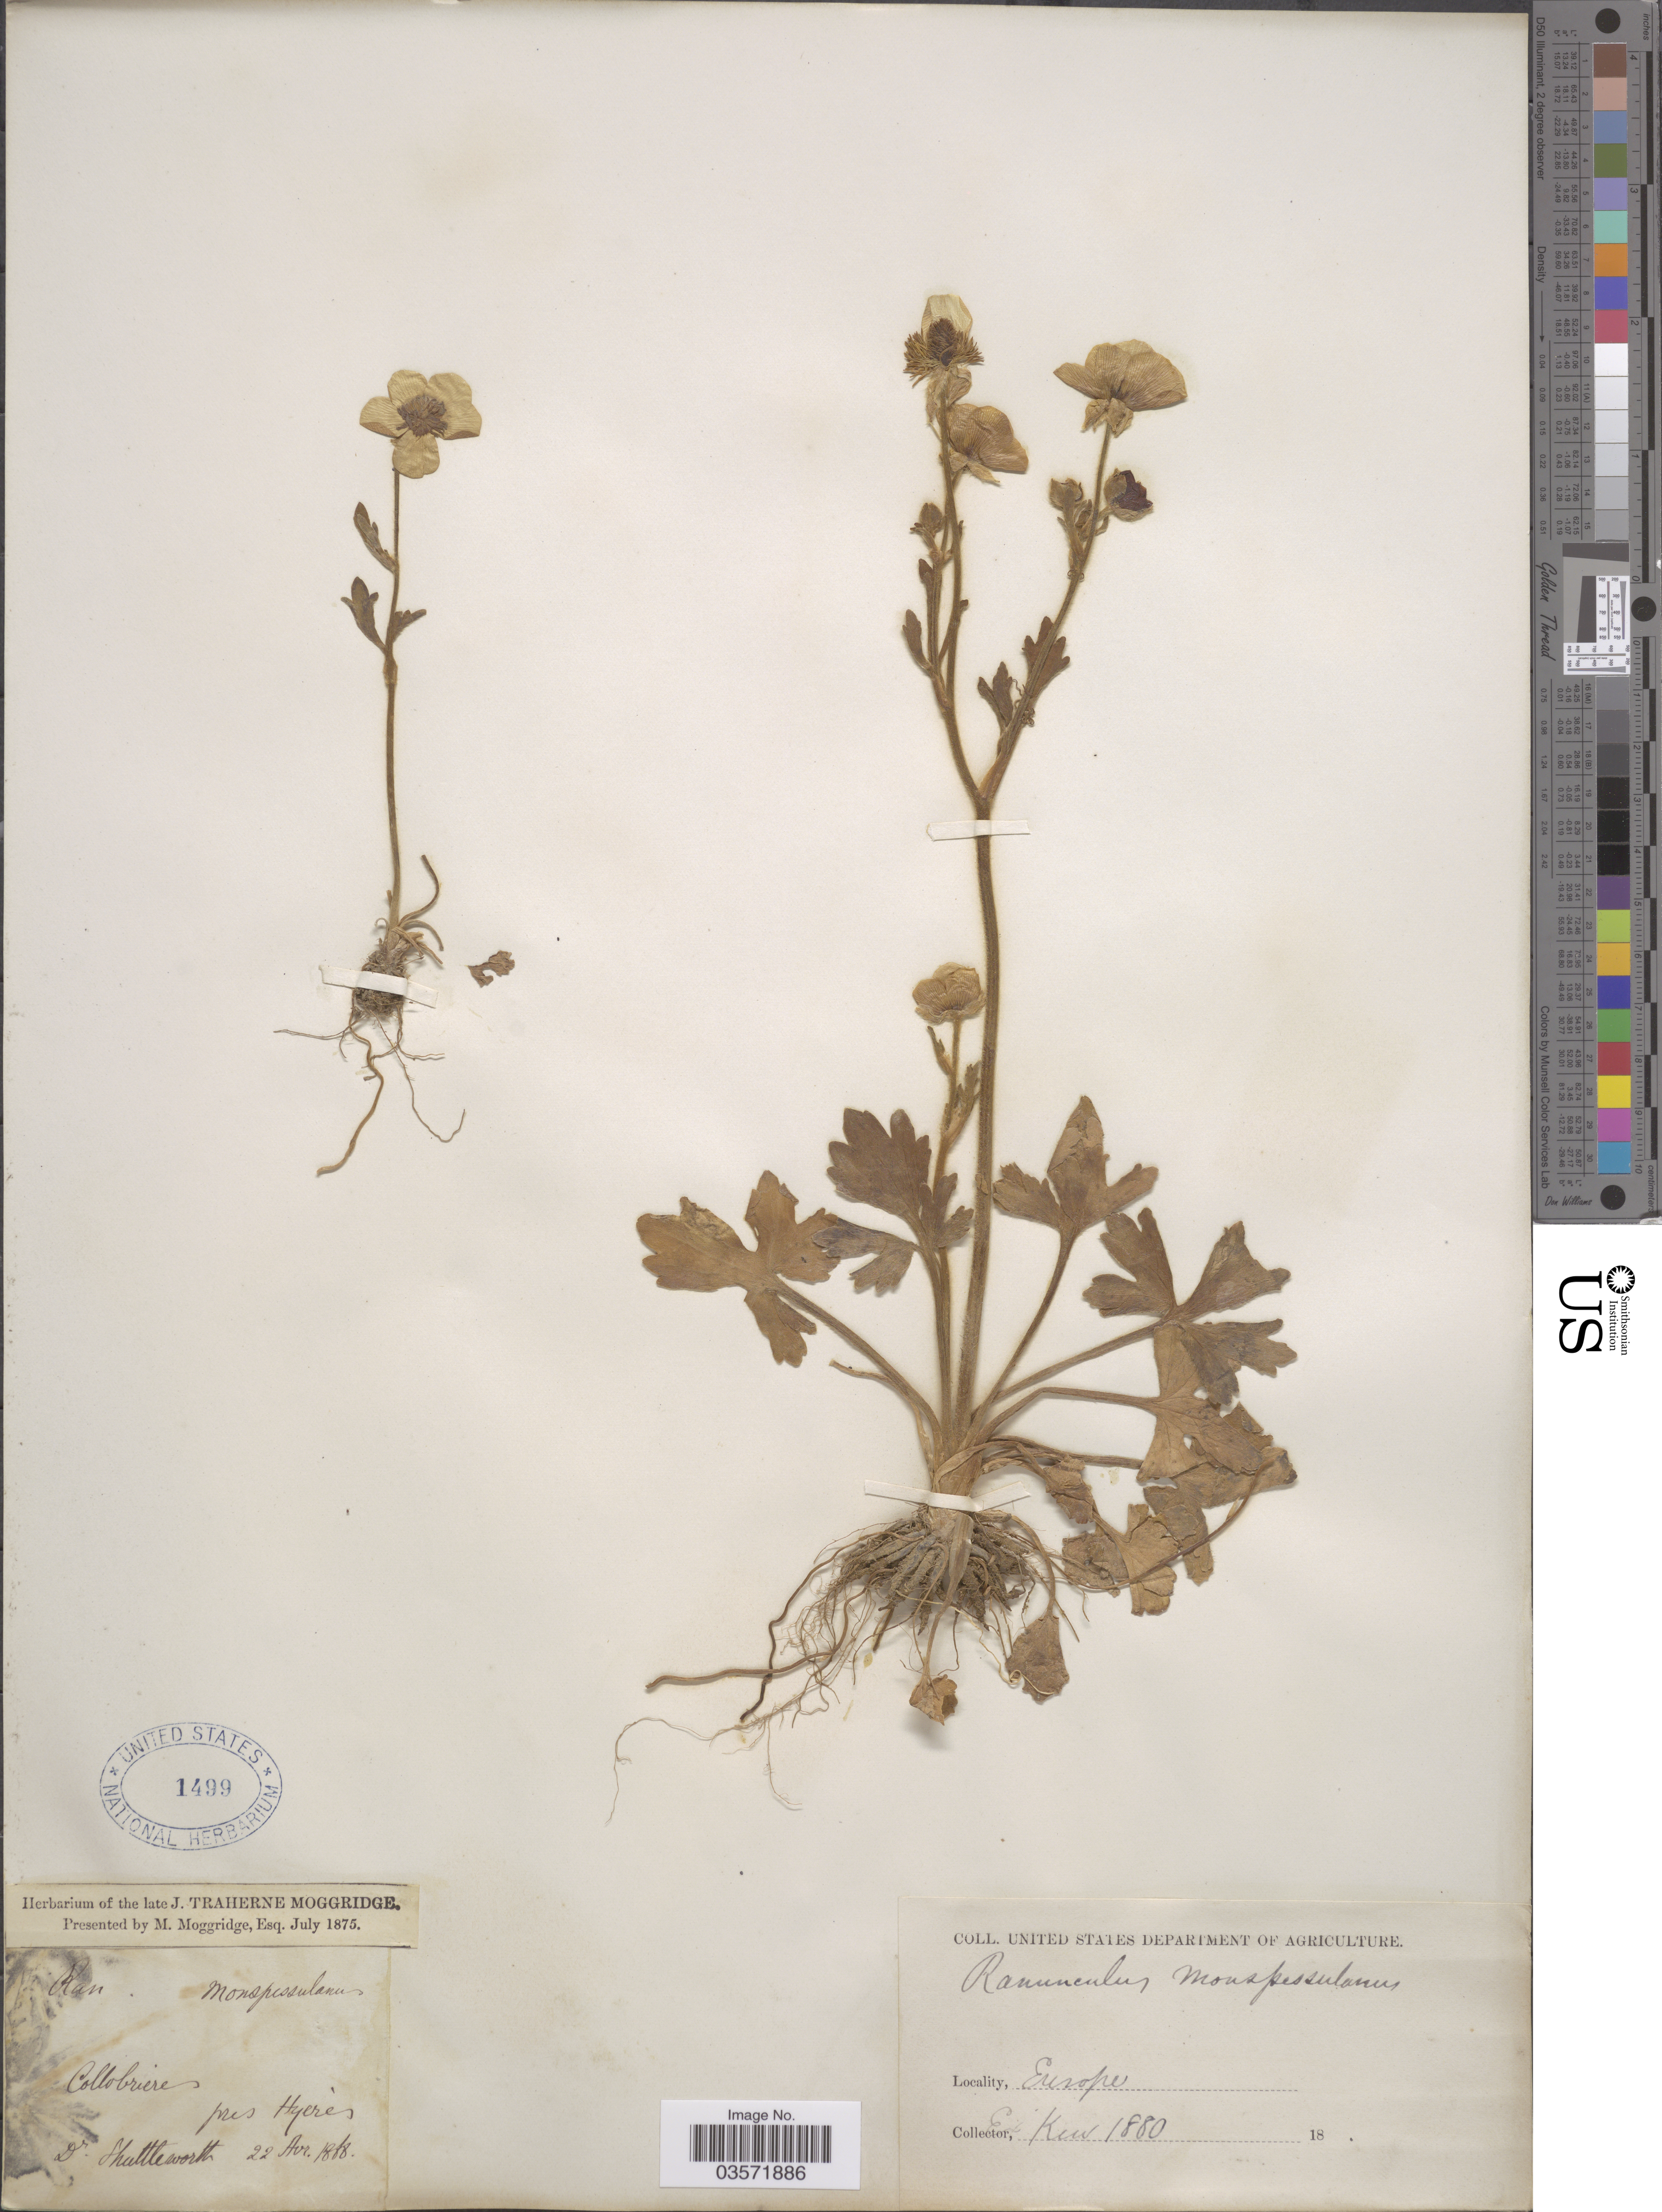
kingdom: Plantae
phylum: Tracheophyta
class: Magnoliopsida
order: Ranunculales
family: Ranunculaceae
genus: Ranunculus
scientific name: Ranunculus monspeliacus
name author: L.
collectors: -. Shuttleworth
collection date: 1888-04-22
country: France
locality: Europe. Collobriere pres Hyerès.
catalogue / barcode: US 1499